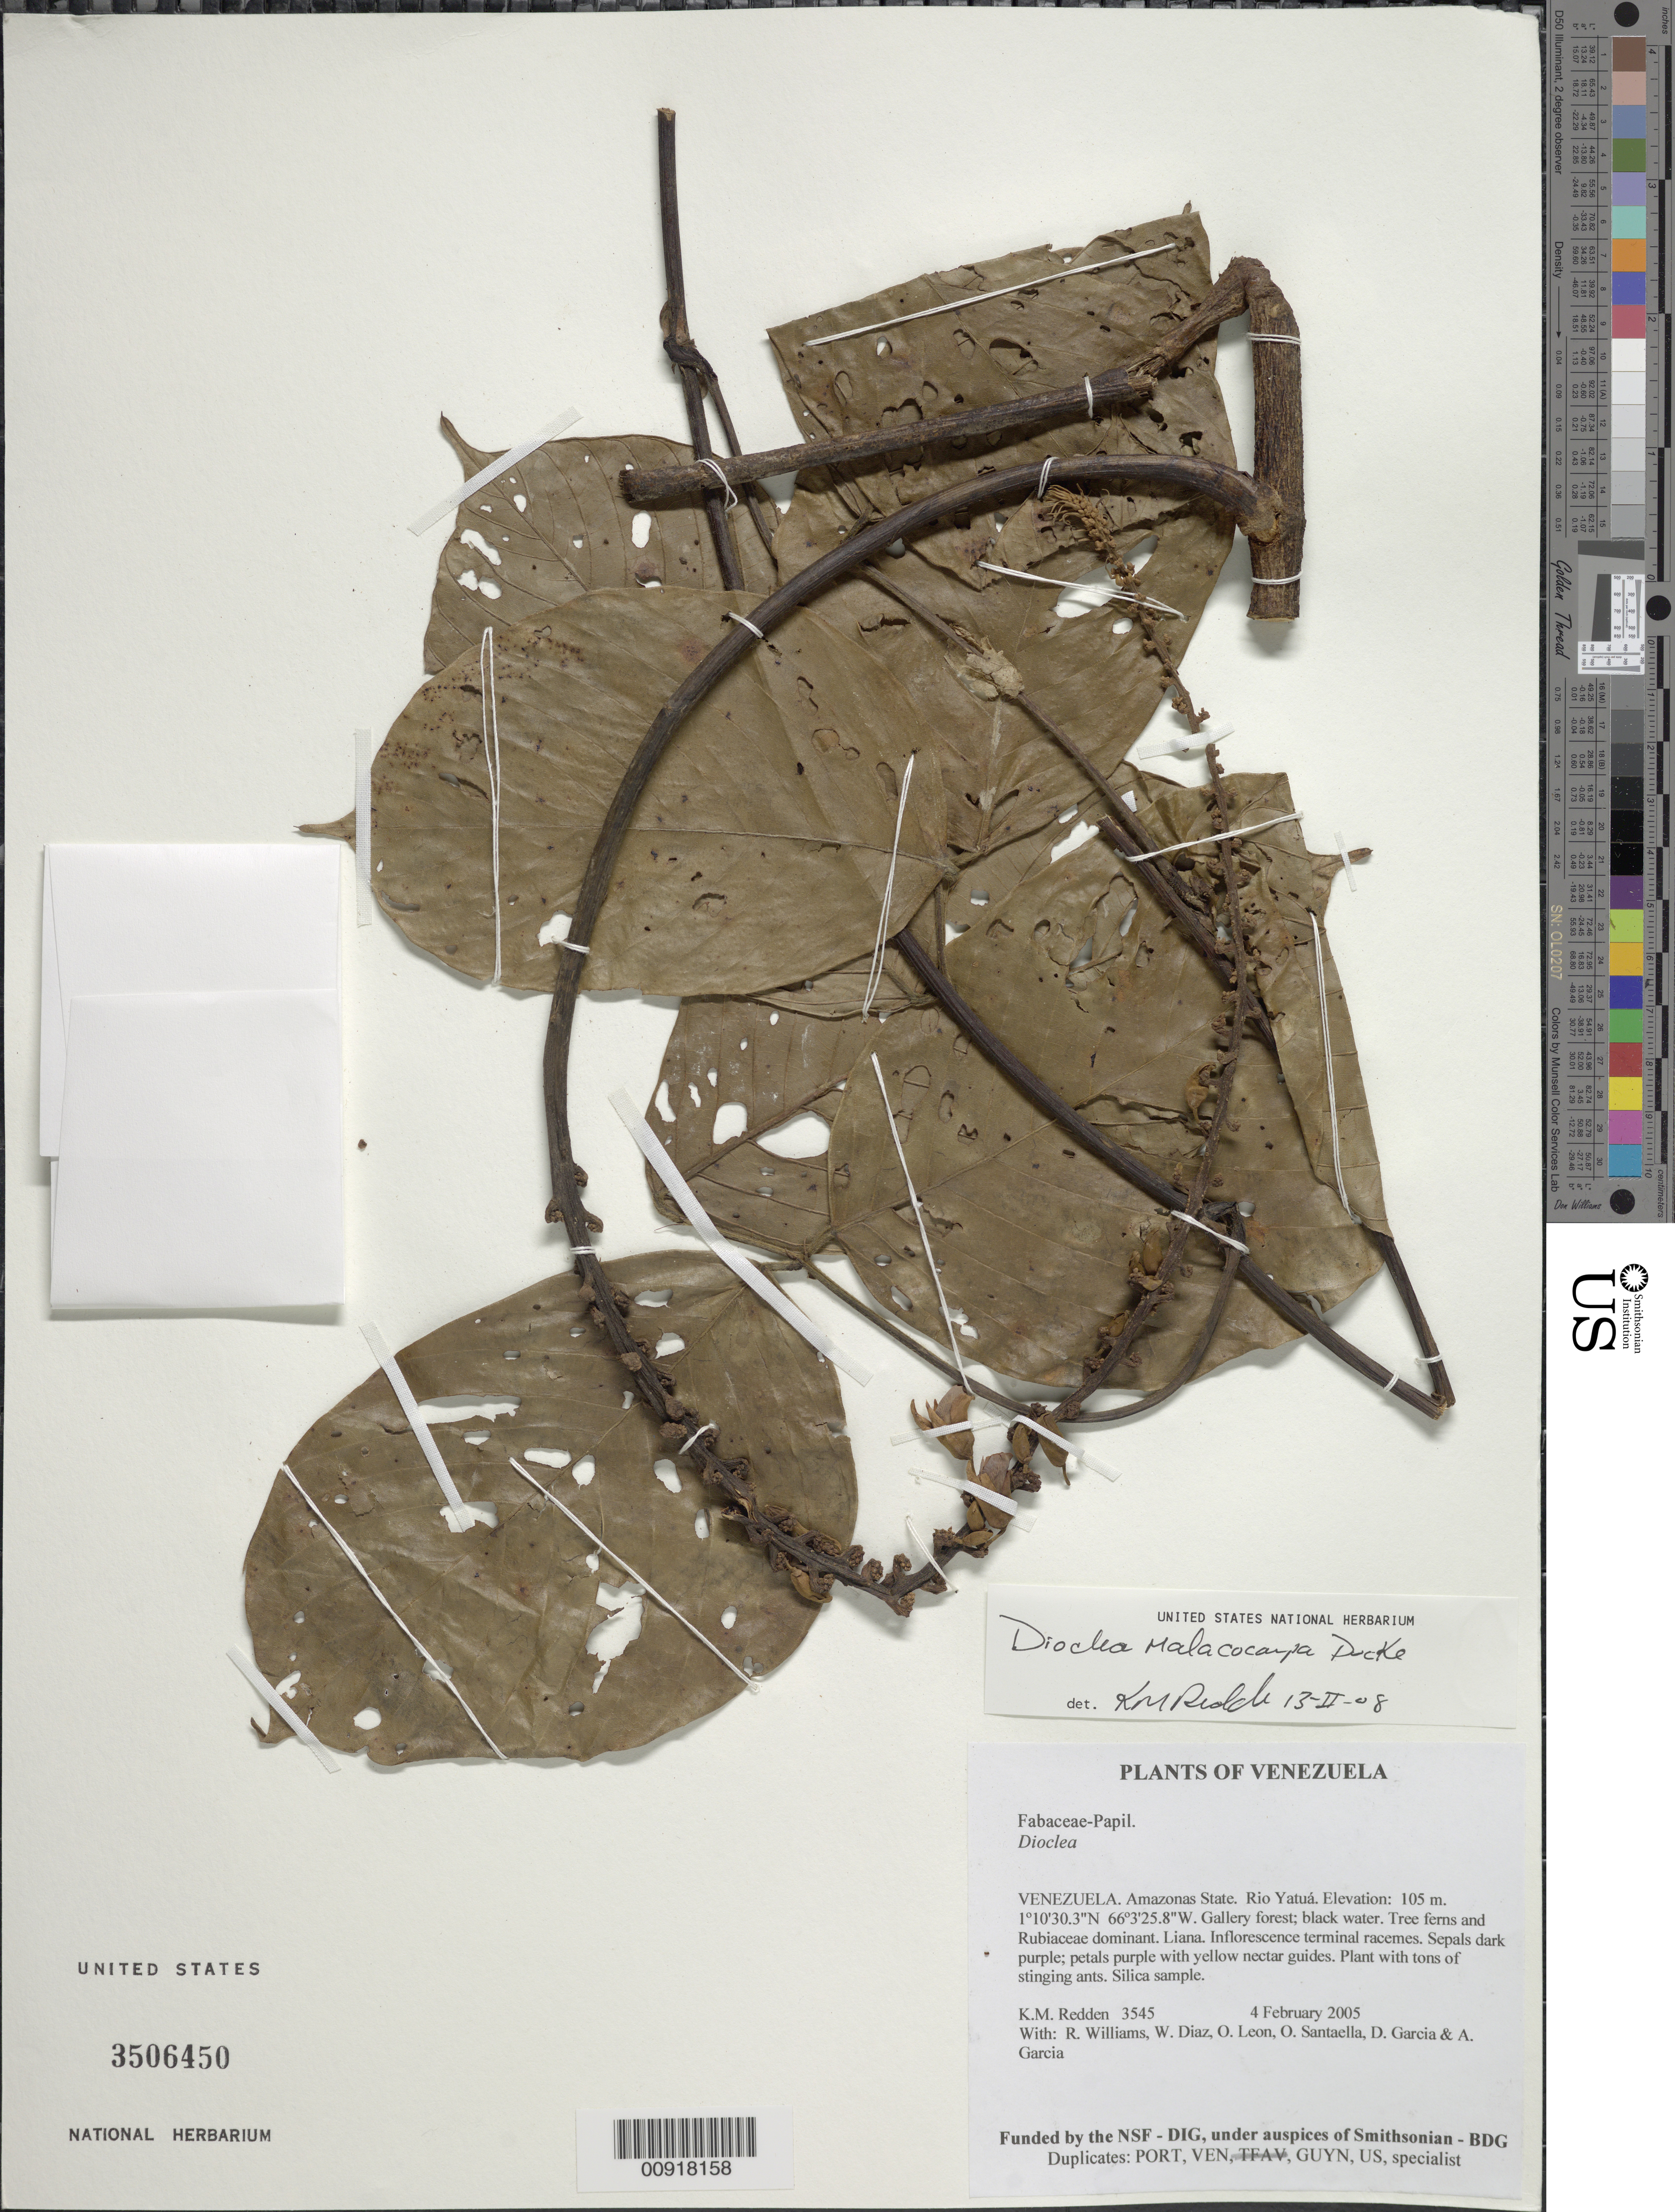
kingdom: Plantae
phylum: Tracheophyta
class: Magnoliopsida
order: Fabales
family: Fabaceae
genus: Macropsychanthus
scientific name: Macropsychanthus malacocarpus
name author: (Ducke) L.P. Queiroz & Snak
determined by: Strong, Mark T., (BOT), Smithsonian Institution - National Museum of Natural History (UNITED STATES)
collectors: K. M. Redden, R. Williams, W. Díaz P., O. León, O. Santaella, D. Garcia & A. Garcia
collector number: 3545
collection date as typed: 4 February 2005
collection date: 2005-02-04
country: Venezuela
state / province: Amazonas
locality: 17 - Rio Yatuá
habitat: Gallery forest; black water. Tree ferns and Rubiaceae dominant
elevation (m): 105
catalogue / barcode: US 3506450